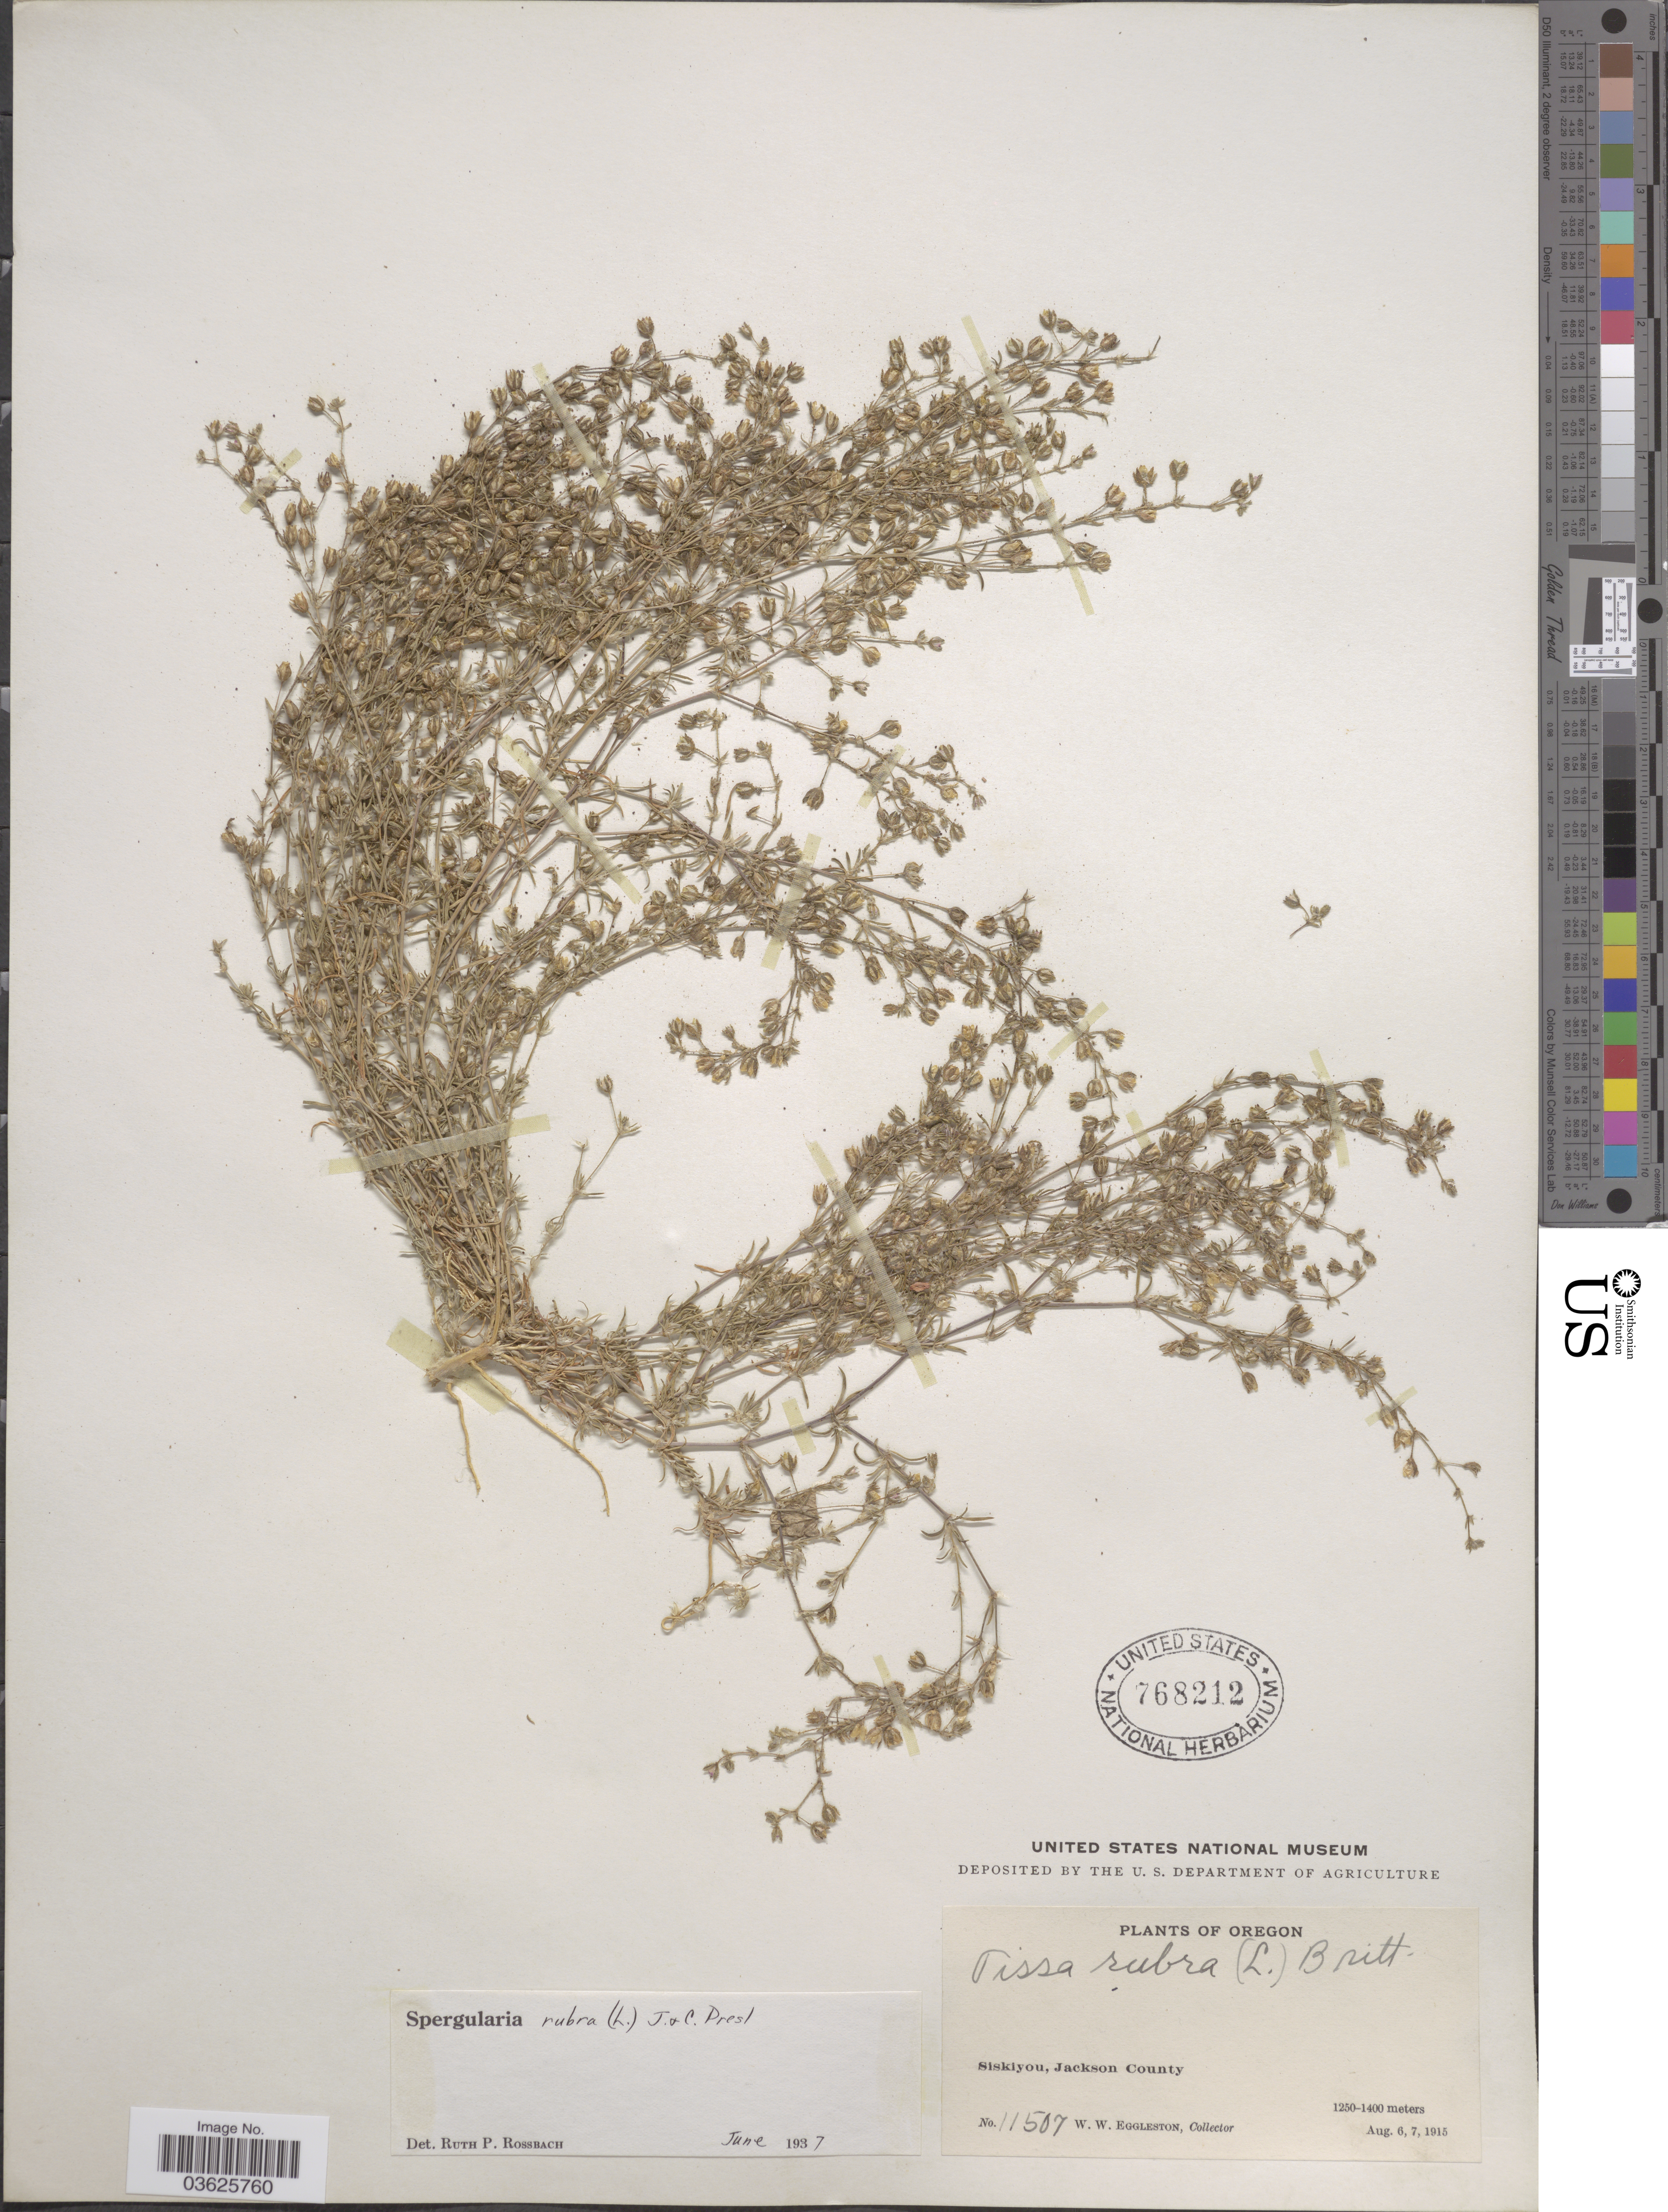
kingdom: Plantae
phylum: Tracheophyta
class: Magnoliopsida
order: Caryophyllales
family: Caryophyllaceae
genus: Spergularia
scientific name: Spergularia rubra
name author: (L.) J. Presl & C. Presl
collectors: W. W. Eggleston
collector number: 11507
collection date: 1915-08-06/1915-08-07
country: United States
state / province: Oregon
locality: Siskiyou, Jackson County.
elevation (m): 1250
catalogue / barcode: US 768212